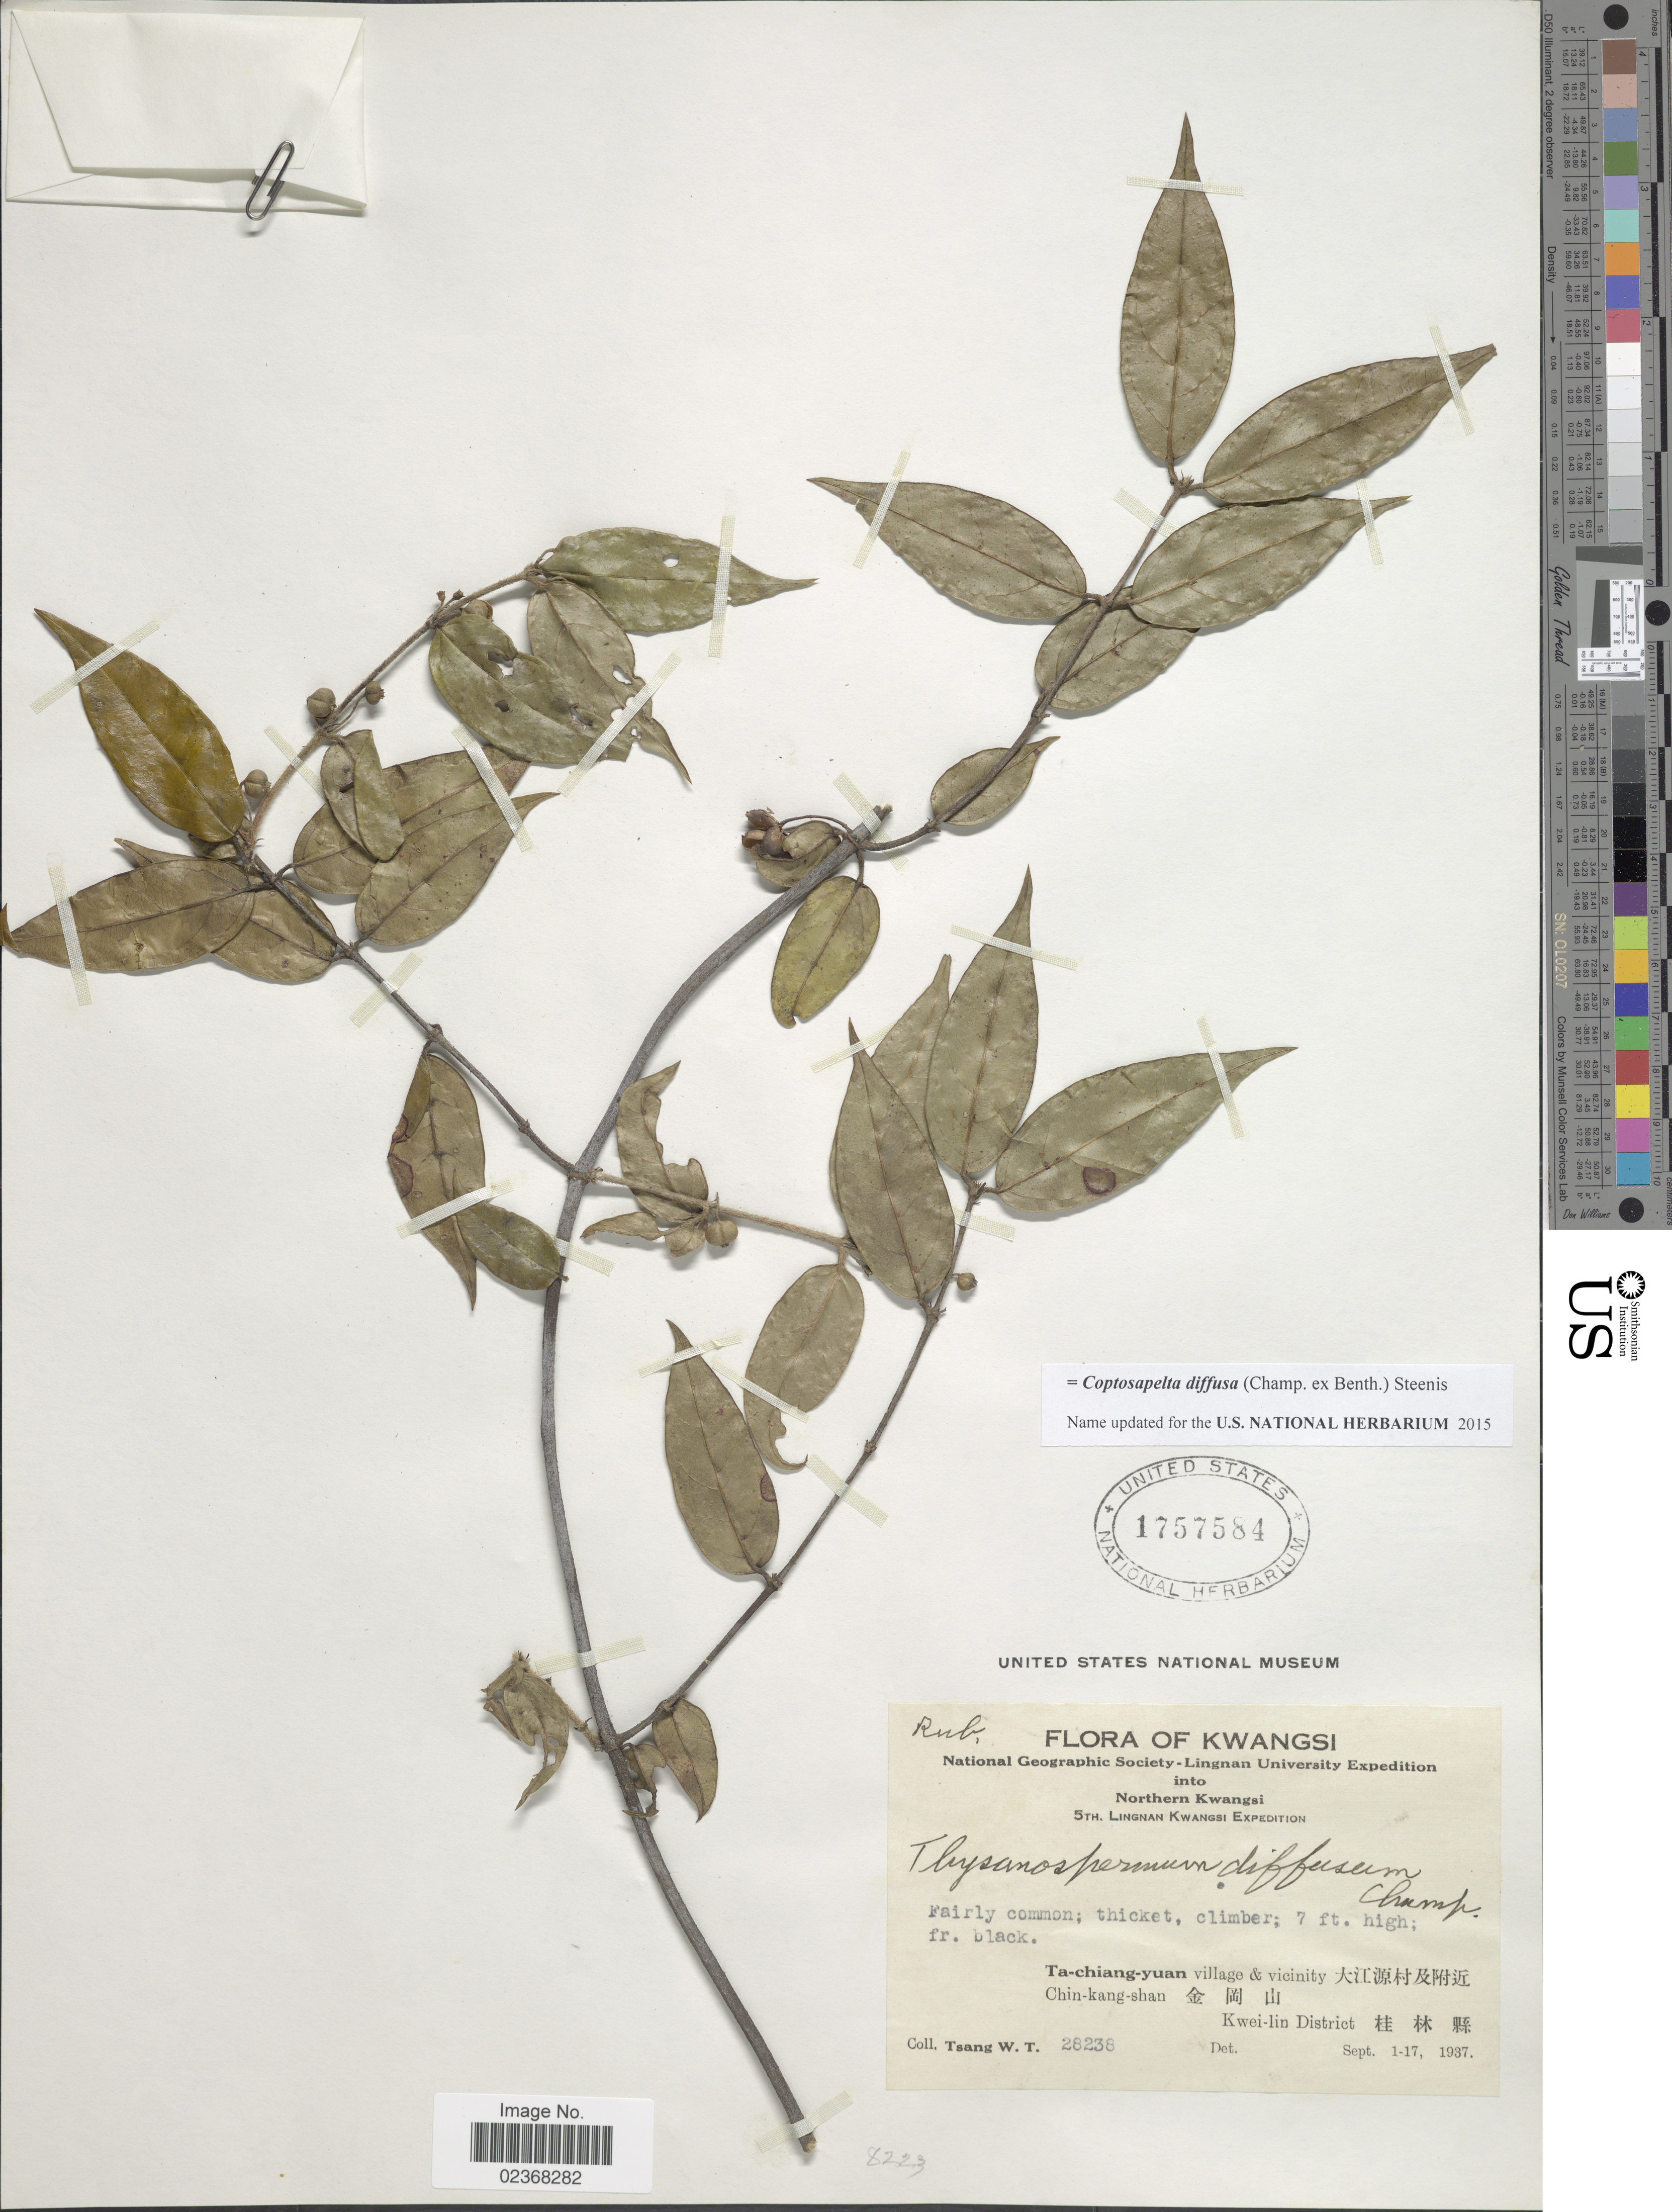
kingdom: Plantae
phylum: Tracheophyta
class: Magnoliopsida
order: Gentianales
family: Rubiaceae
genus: Coptosapelta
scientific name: Coptosapelta diffusa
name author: (Champ. ex Benth.) Steenis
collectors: W. T. Tsang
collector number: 28238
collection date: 1937-09-01/1937-09-17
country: China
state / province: Guangxi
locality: Kwangsi, Northern Kwangsi, Ta-chiang-yuan village of vicinity, Chin-kang-shan, Kwei-lin District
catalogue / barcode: US 1757584